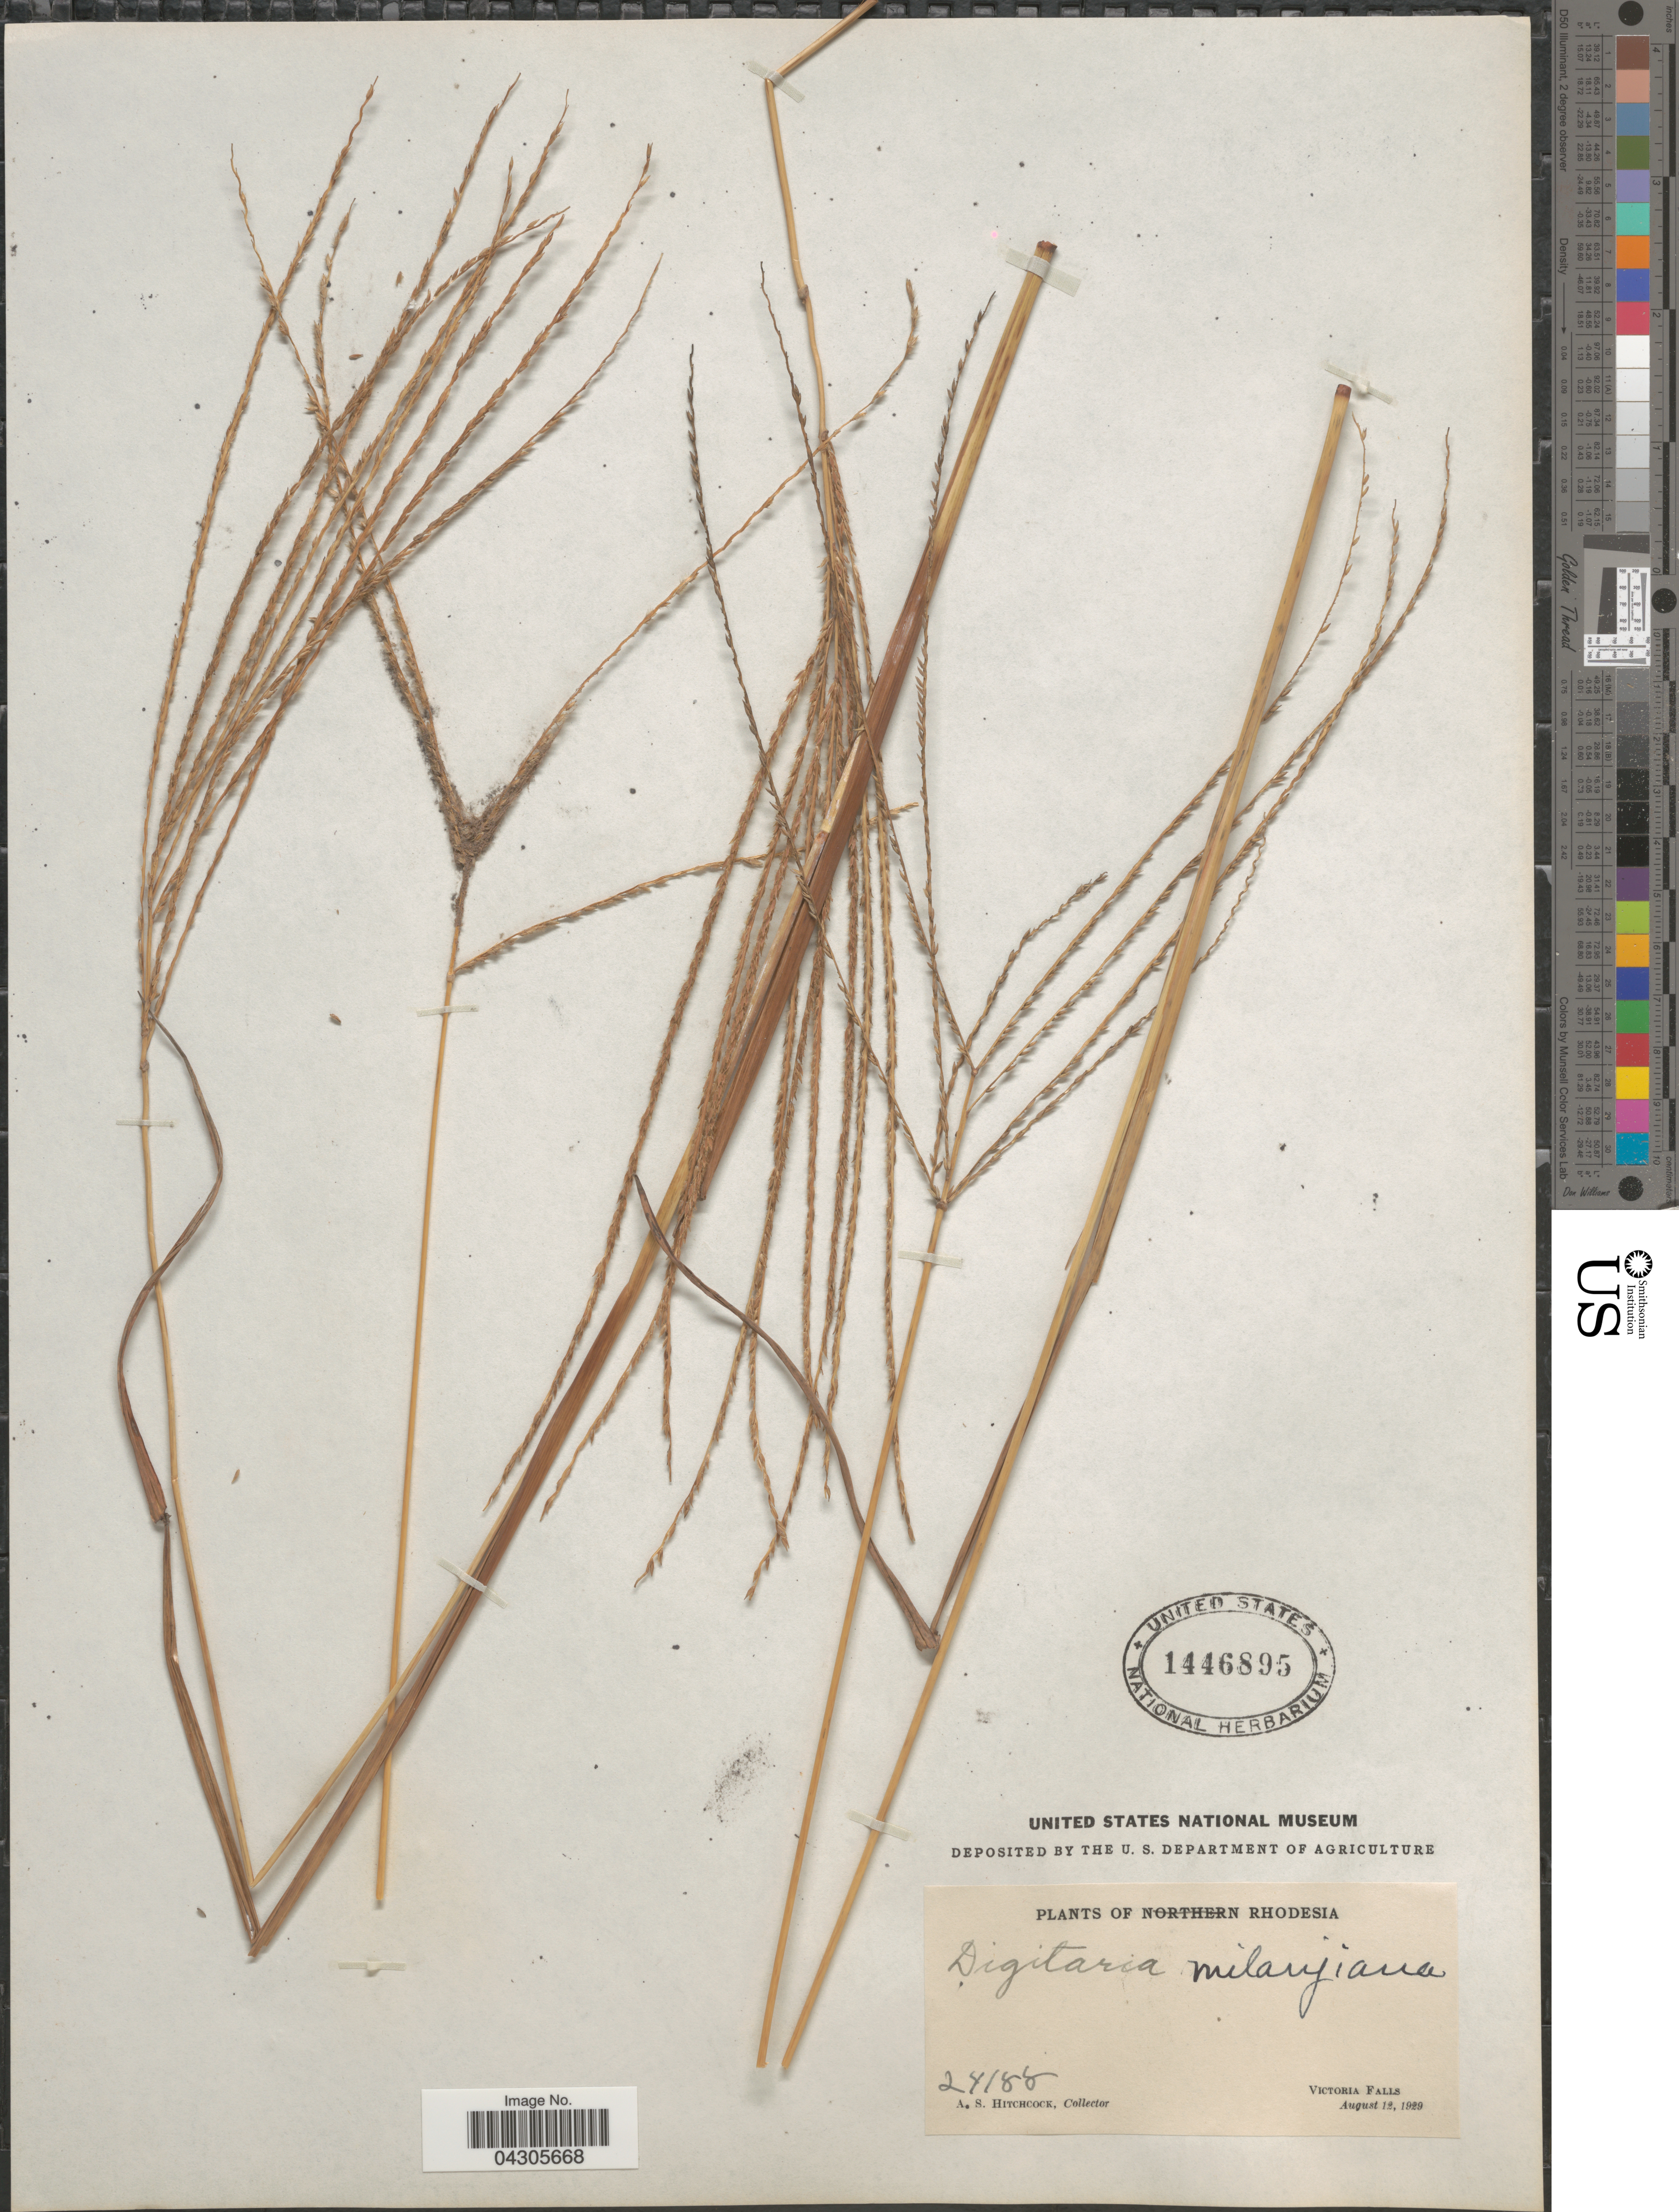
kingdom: Plantae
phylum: Tracheophyta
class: Liliopsida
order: Poales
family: Poaceae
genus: Digitaria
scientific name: Digitaria milanjiana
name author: (Rendle) Stapf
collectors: A. S. Hitchcock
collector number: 24188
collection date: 1929-08-12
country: Zimbabwe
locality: Rhodesia. Victoria Falls.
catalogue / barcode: US 1446895